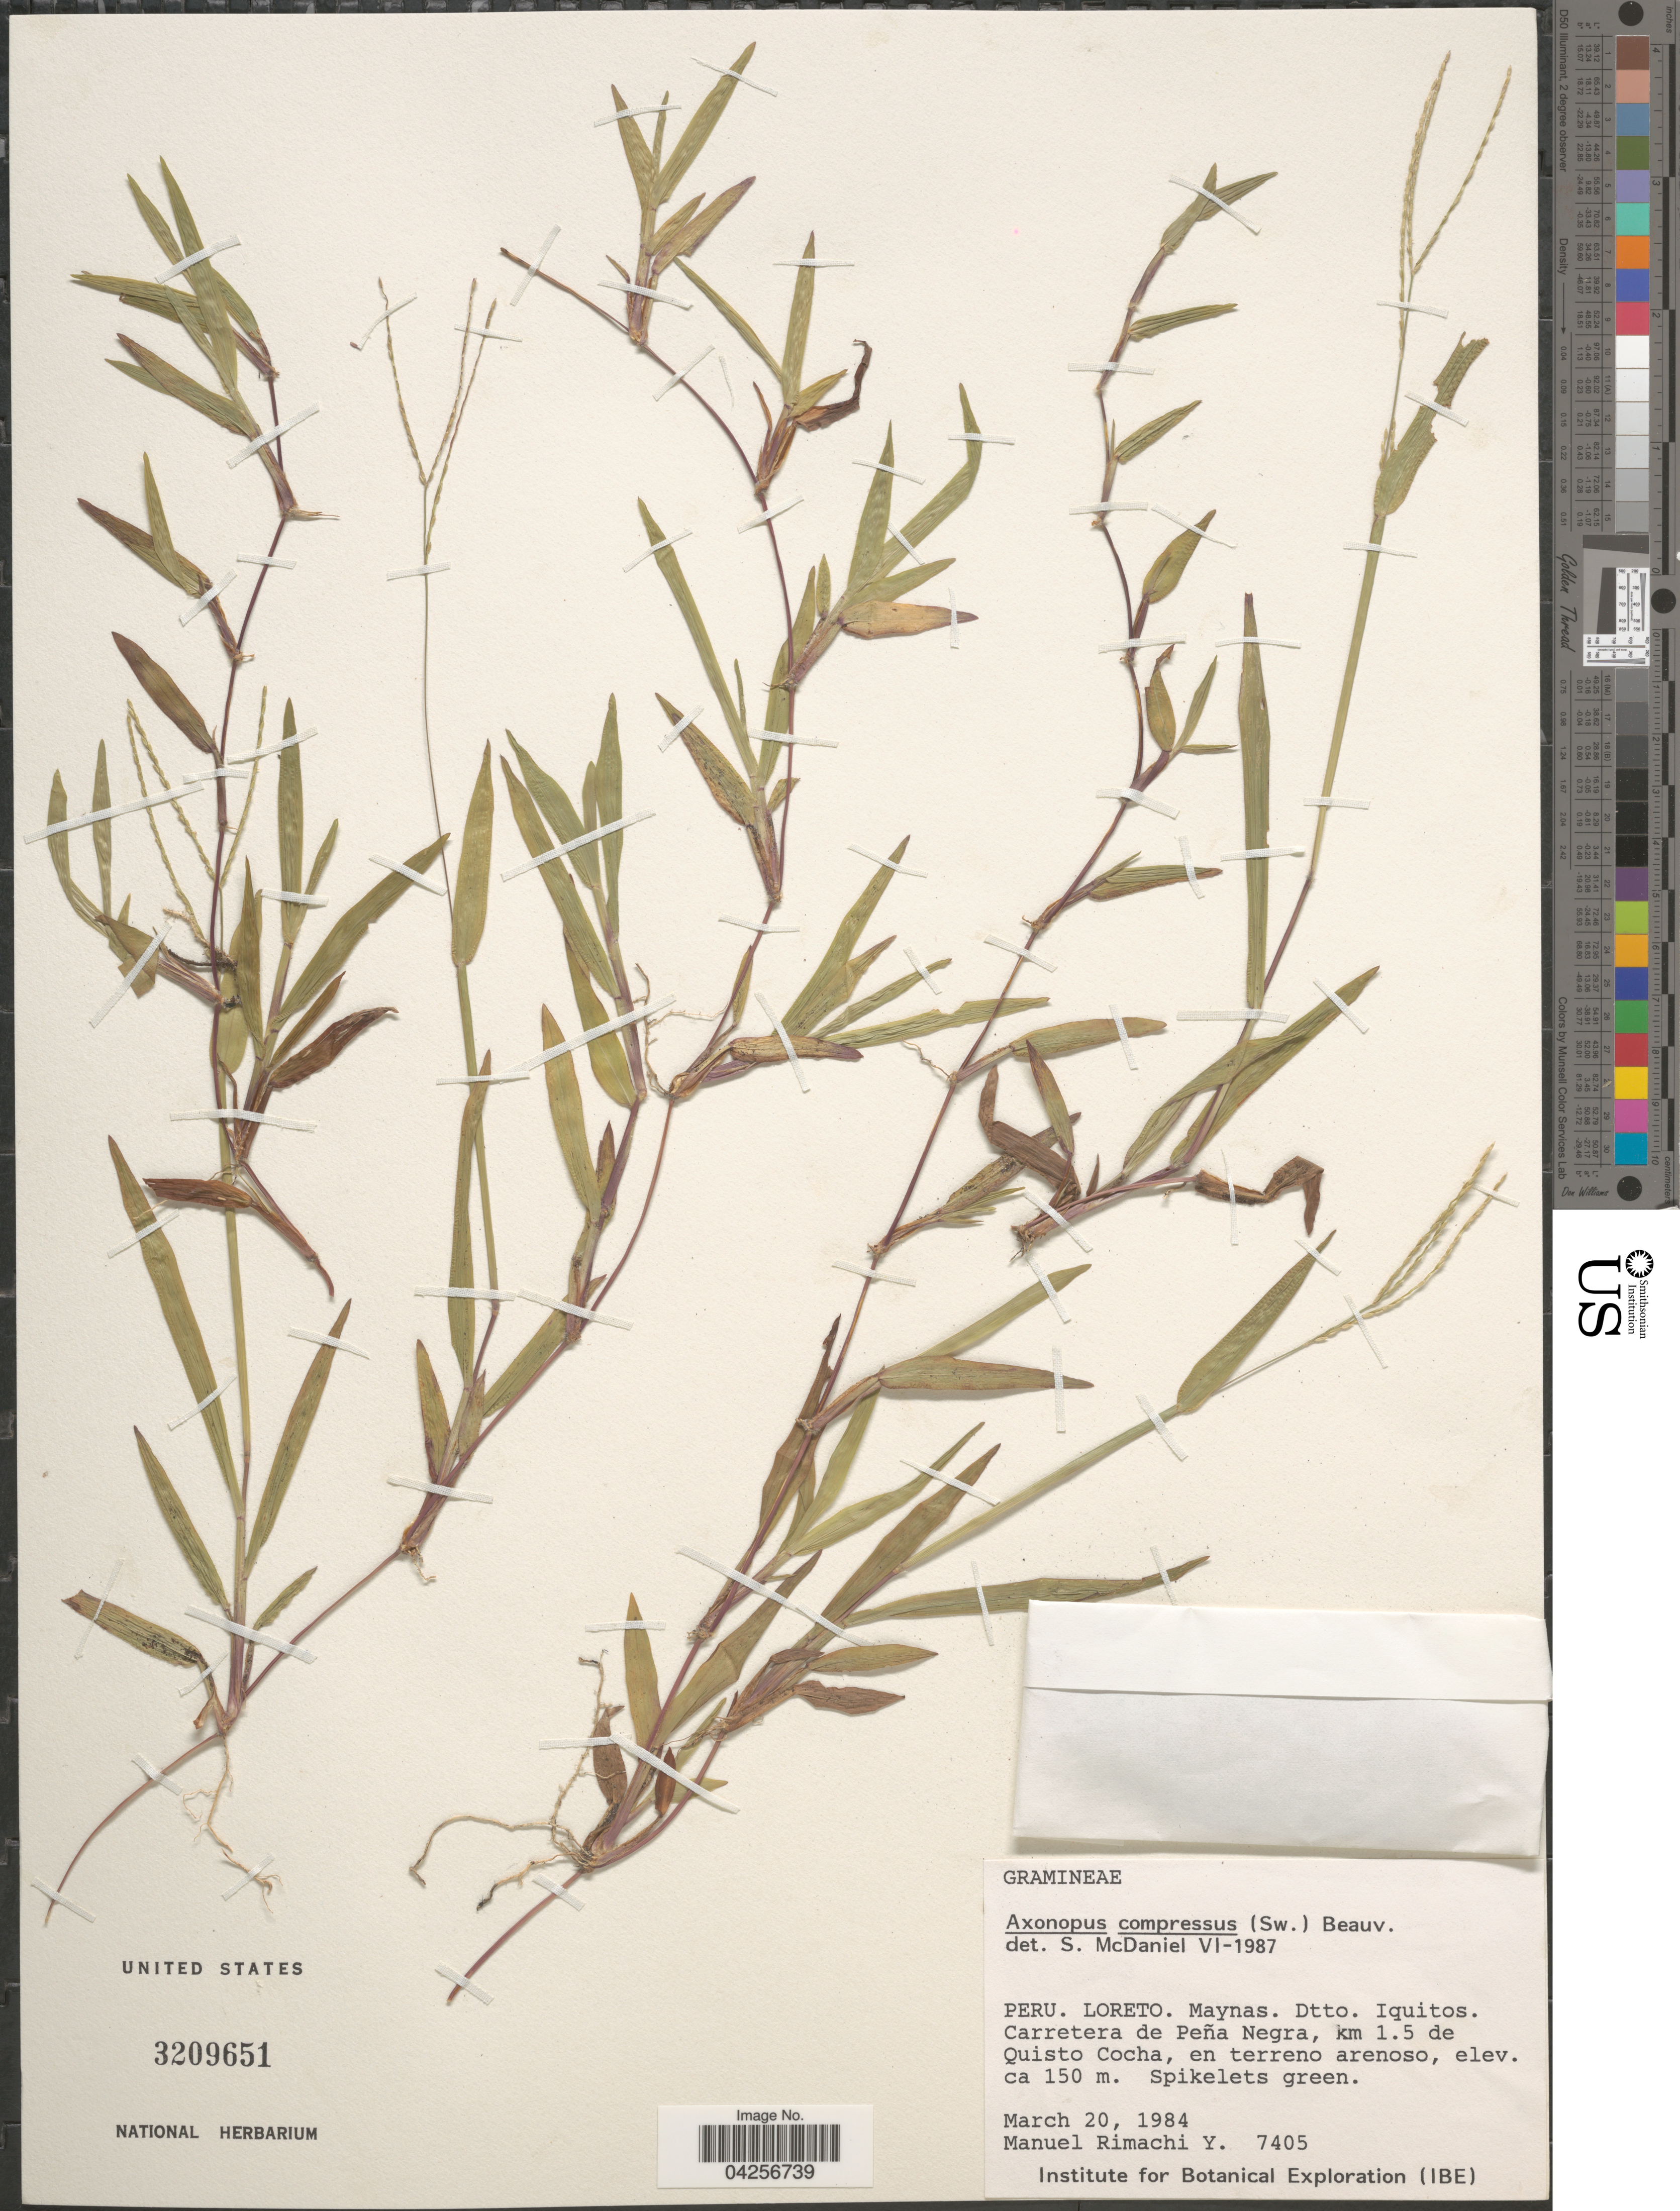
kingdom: Plantae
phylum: Tracheophyta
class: Liliopsida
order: Poales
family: Poaceae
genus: Axonopus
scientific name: Axonopus compressus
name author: (Sw.) P. Beauv.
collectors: M. Rimachi Y.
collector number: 7405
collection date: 1984-03-20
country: Peru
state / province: Loreto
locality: Maynas. Dtto. Iquitos. Carretera de Peña Negra, km 1.5 de Quisto Cocha, en terreno arenoso.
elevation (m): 150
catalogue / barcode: US 3209651